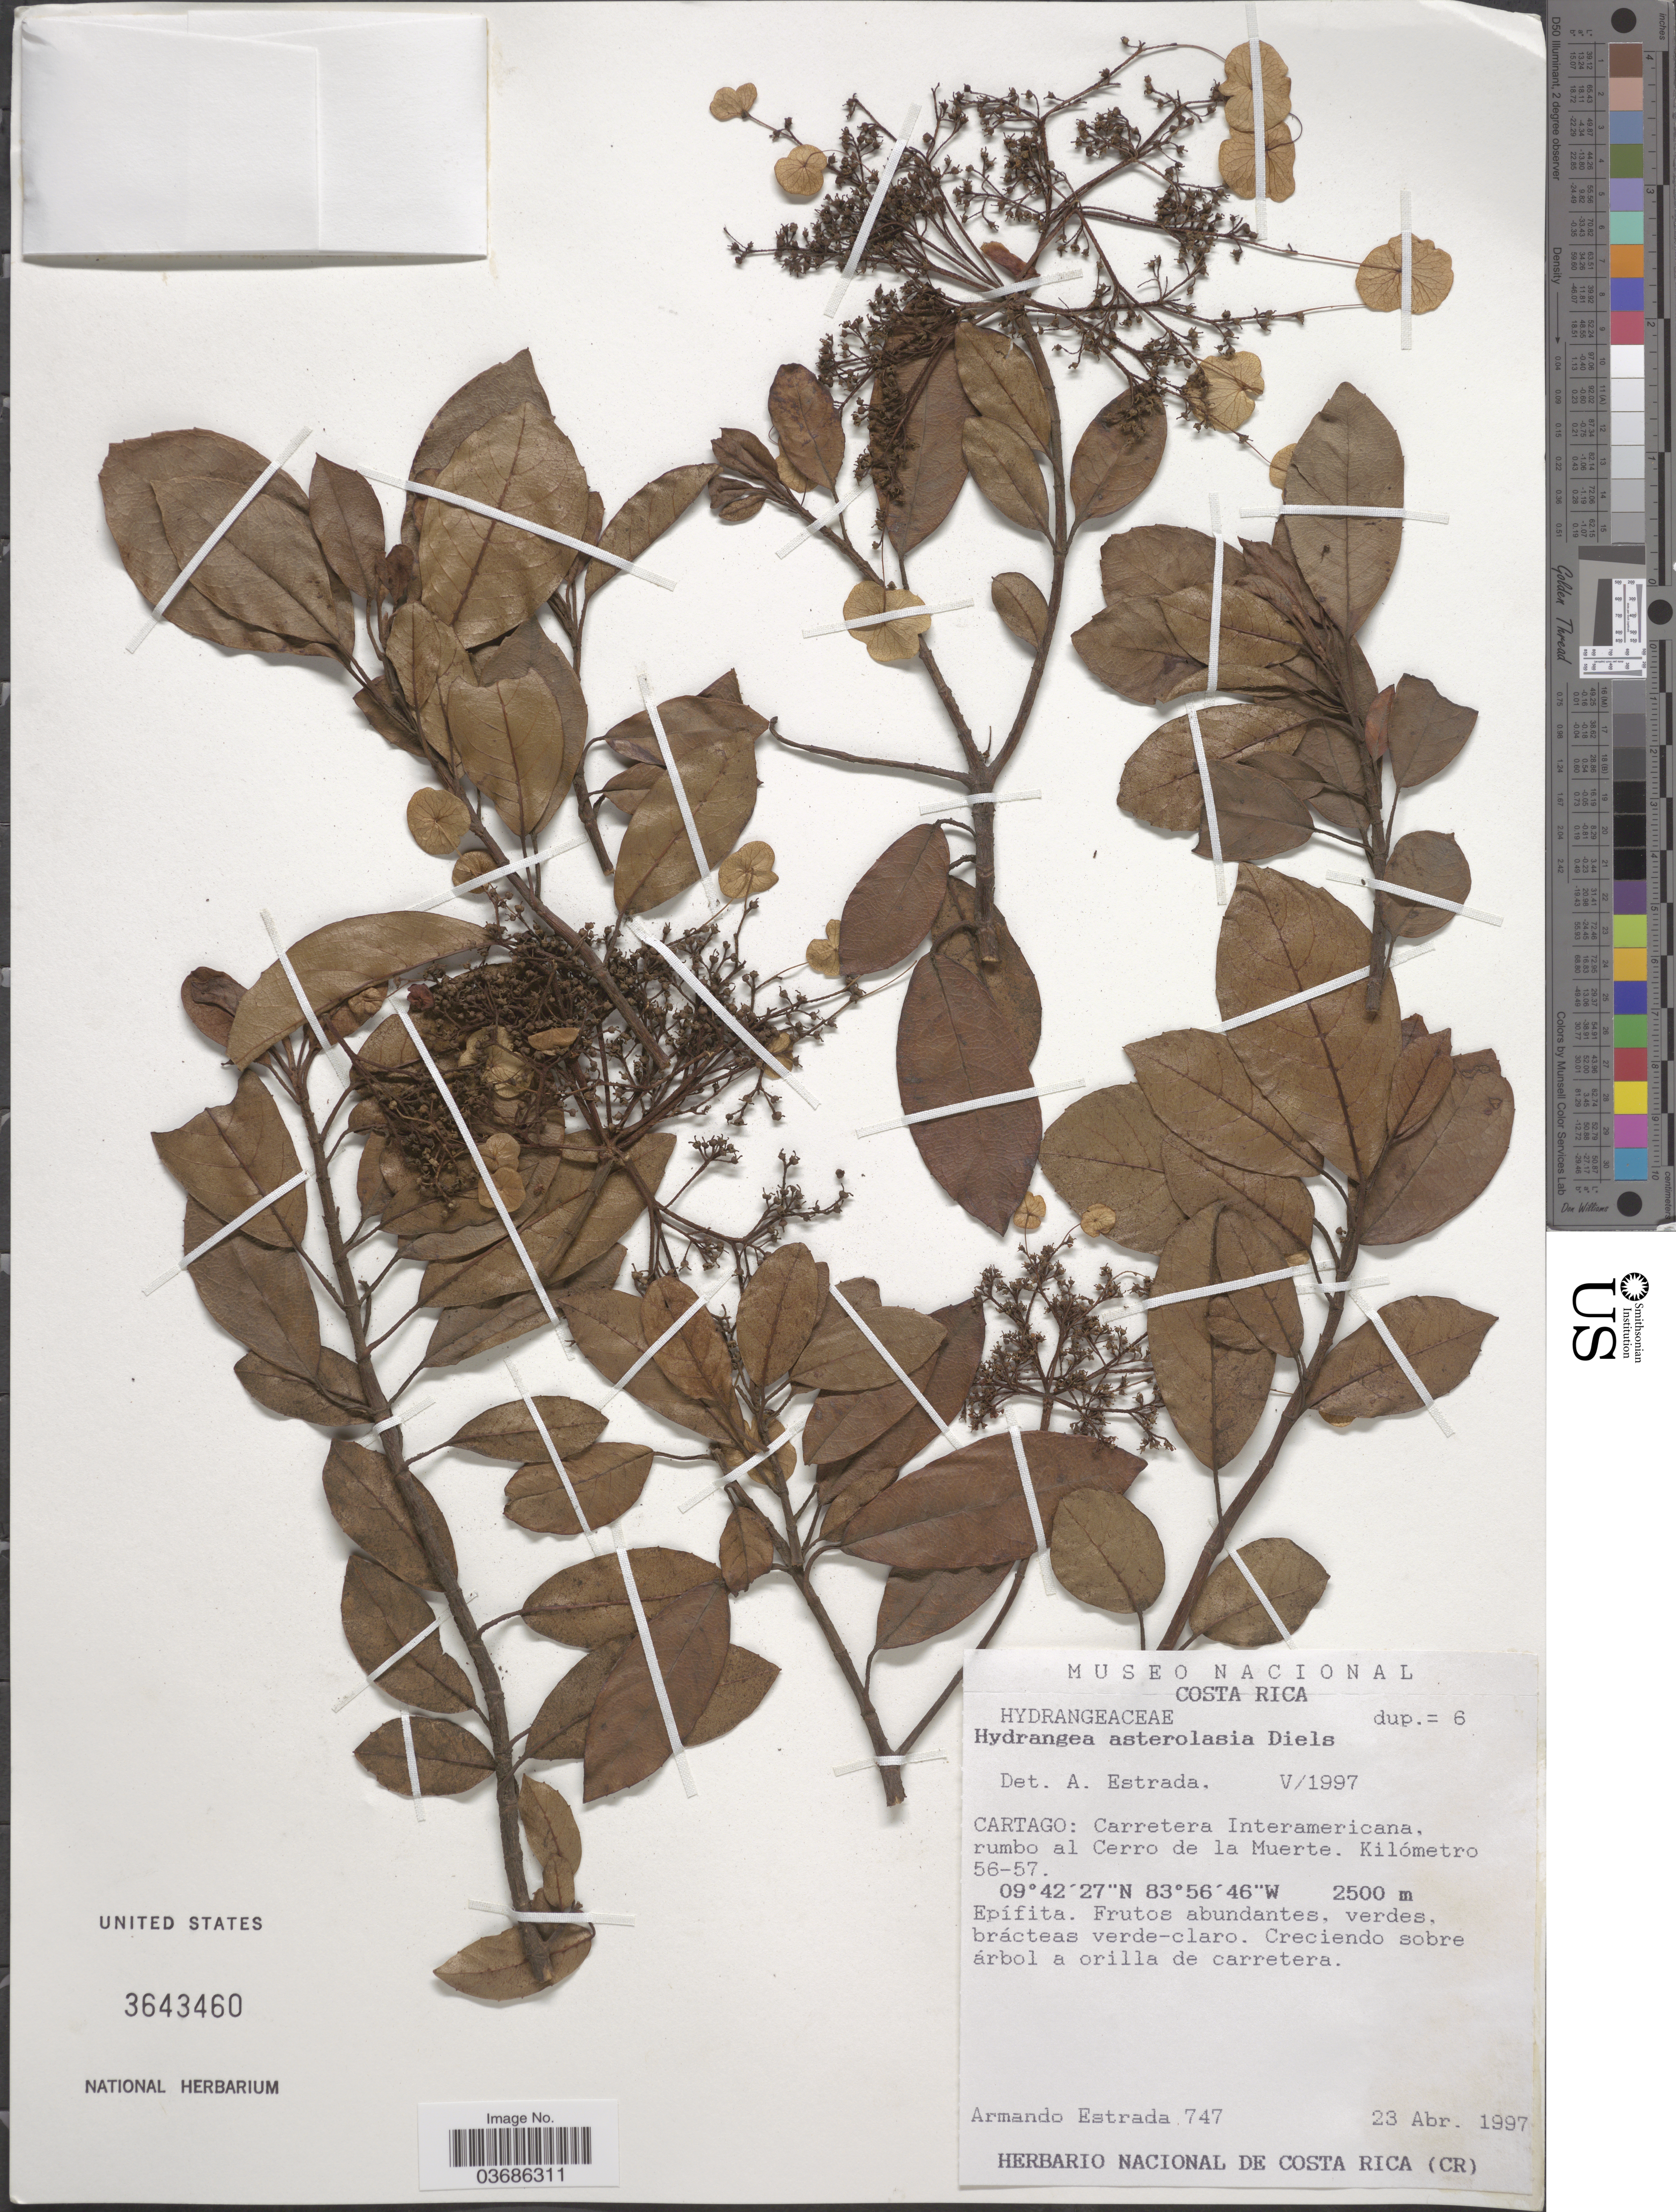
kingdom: Plantae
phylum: Tracheophyta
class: Magnoliopsida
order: Cornales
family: Hydrangeaceae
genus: Hydrangea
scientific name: Hydrangea asterolasia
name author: Diels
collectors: A. Estrada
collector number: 747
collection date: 1997-04-23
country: Costa Rica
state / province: Cartago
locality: Carretera Interamericana, rumbo al Cerro de la Muerte. Kilómetro 56-57.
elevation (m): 2500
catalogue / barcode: US 3643460